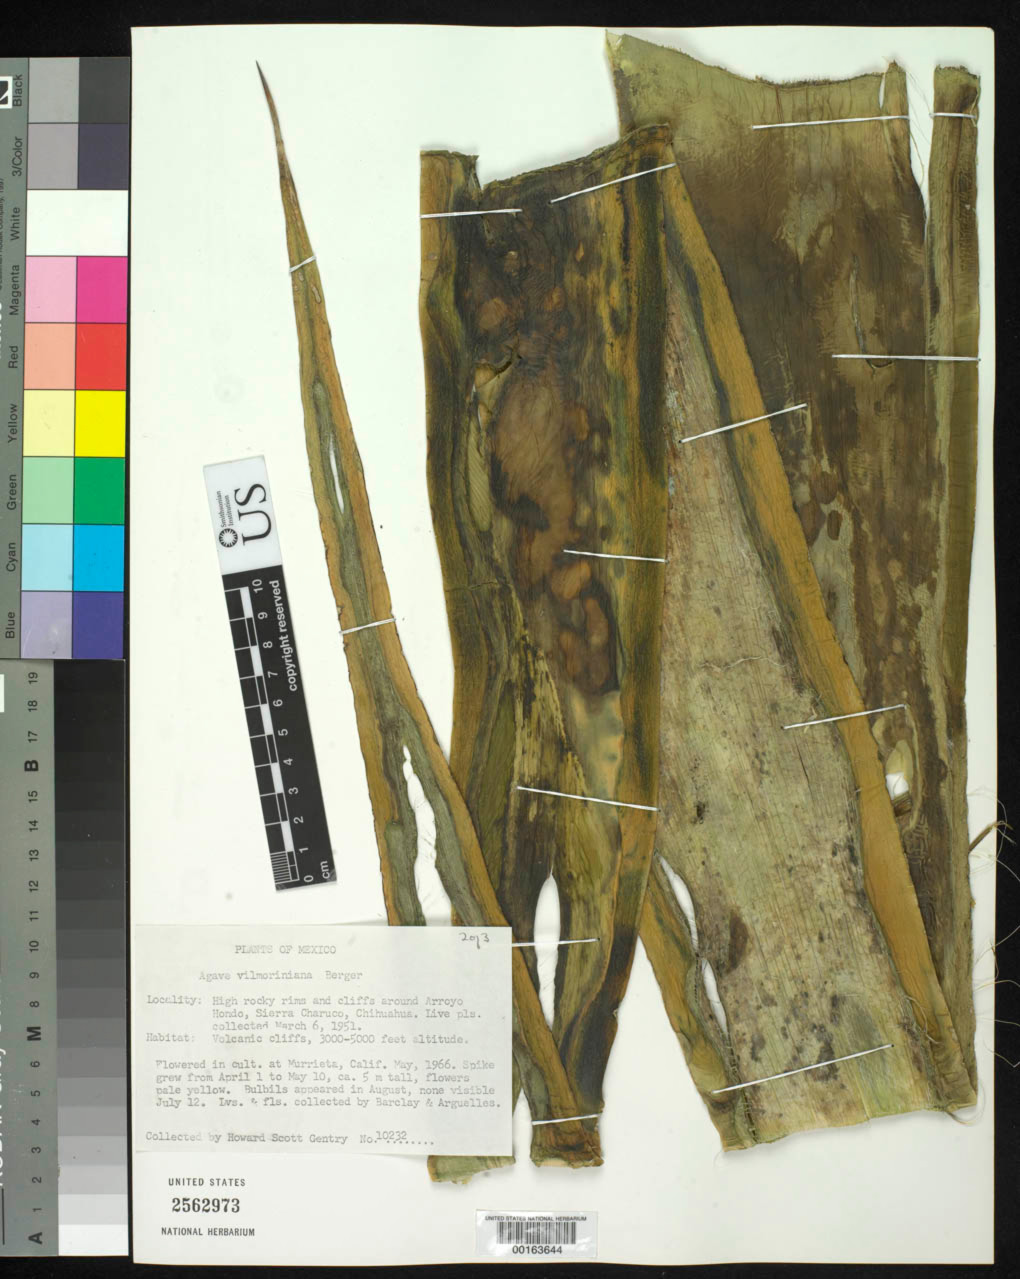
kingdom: Plantae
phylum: Tracheophyta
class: Liliopsida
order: Asparagales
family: Asparagaceae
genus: Agave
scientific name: Agave vilmoriniana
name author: A. Berger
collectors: H. S. Gentry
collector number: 10232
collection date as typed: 06 Mar 1951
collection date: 1951-03-06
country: Mexico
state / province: Chihuahua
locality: High rocky rims & cliffs around Arroyo Hondo, Sierra Charuco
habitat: Volcanic cliffs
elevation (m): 914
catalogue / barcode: US 2562973